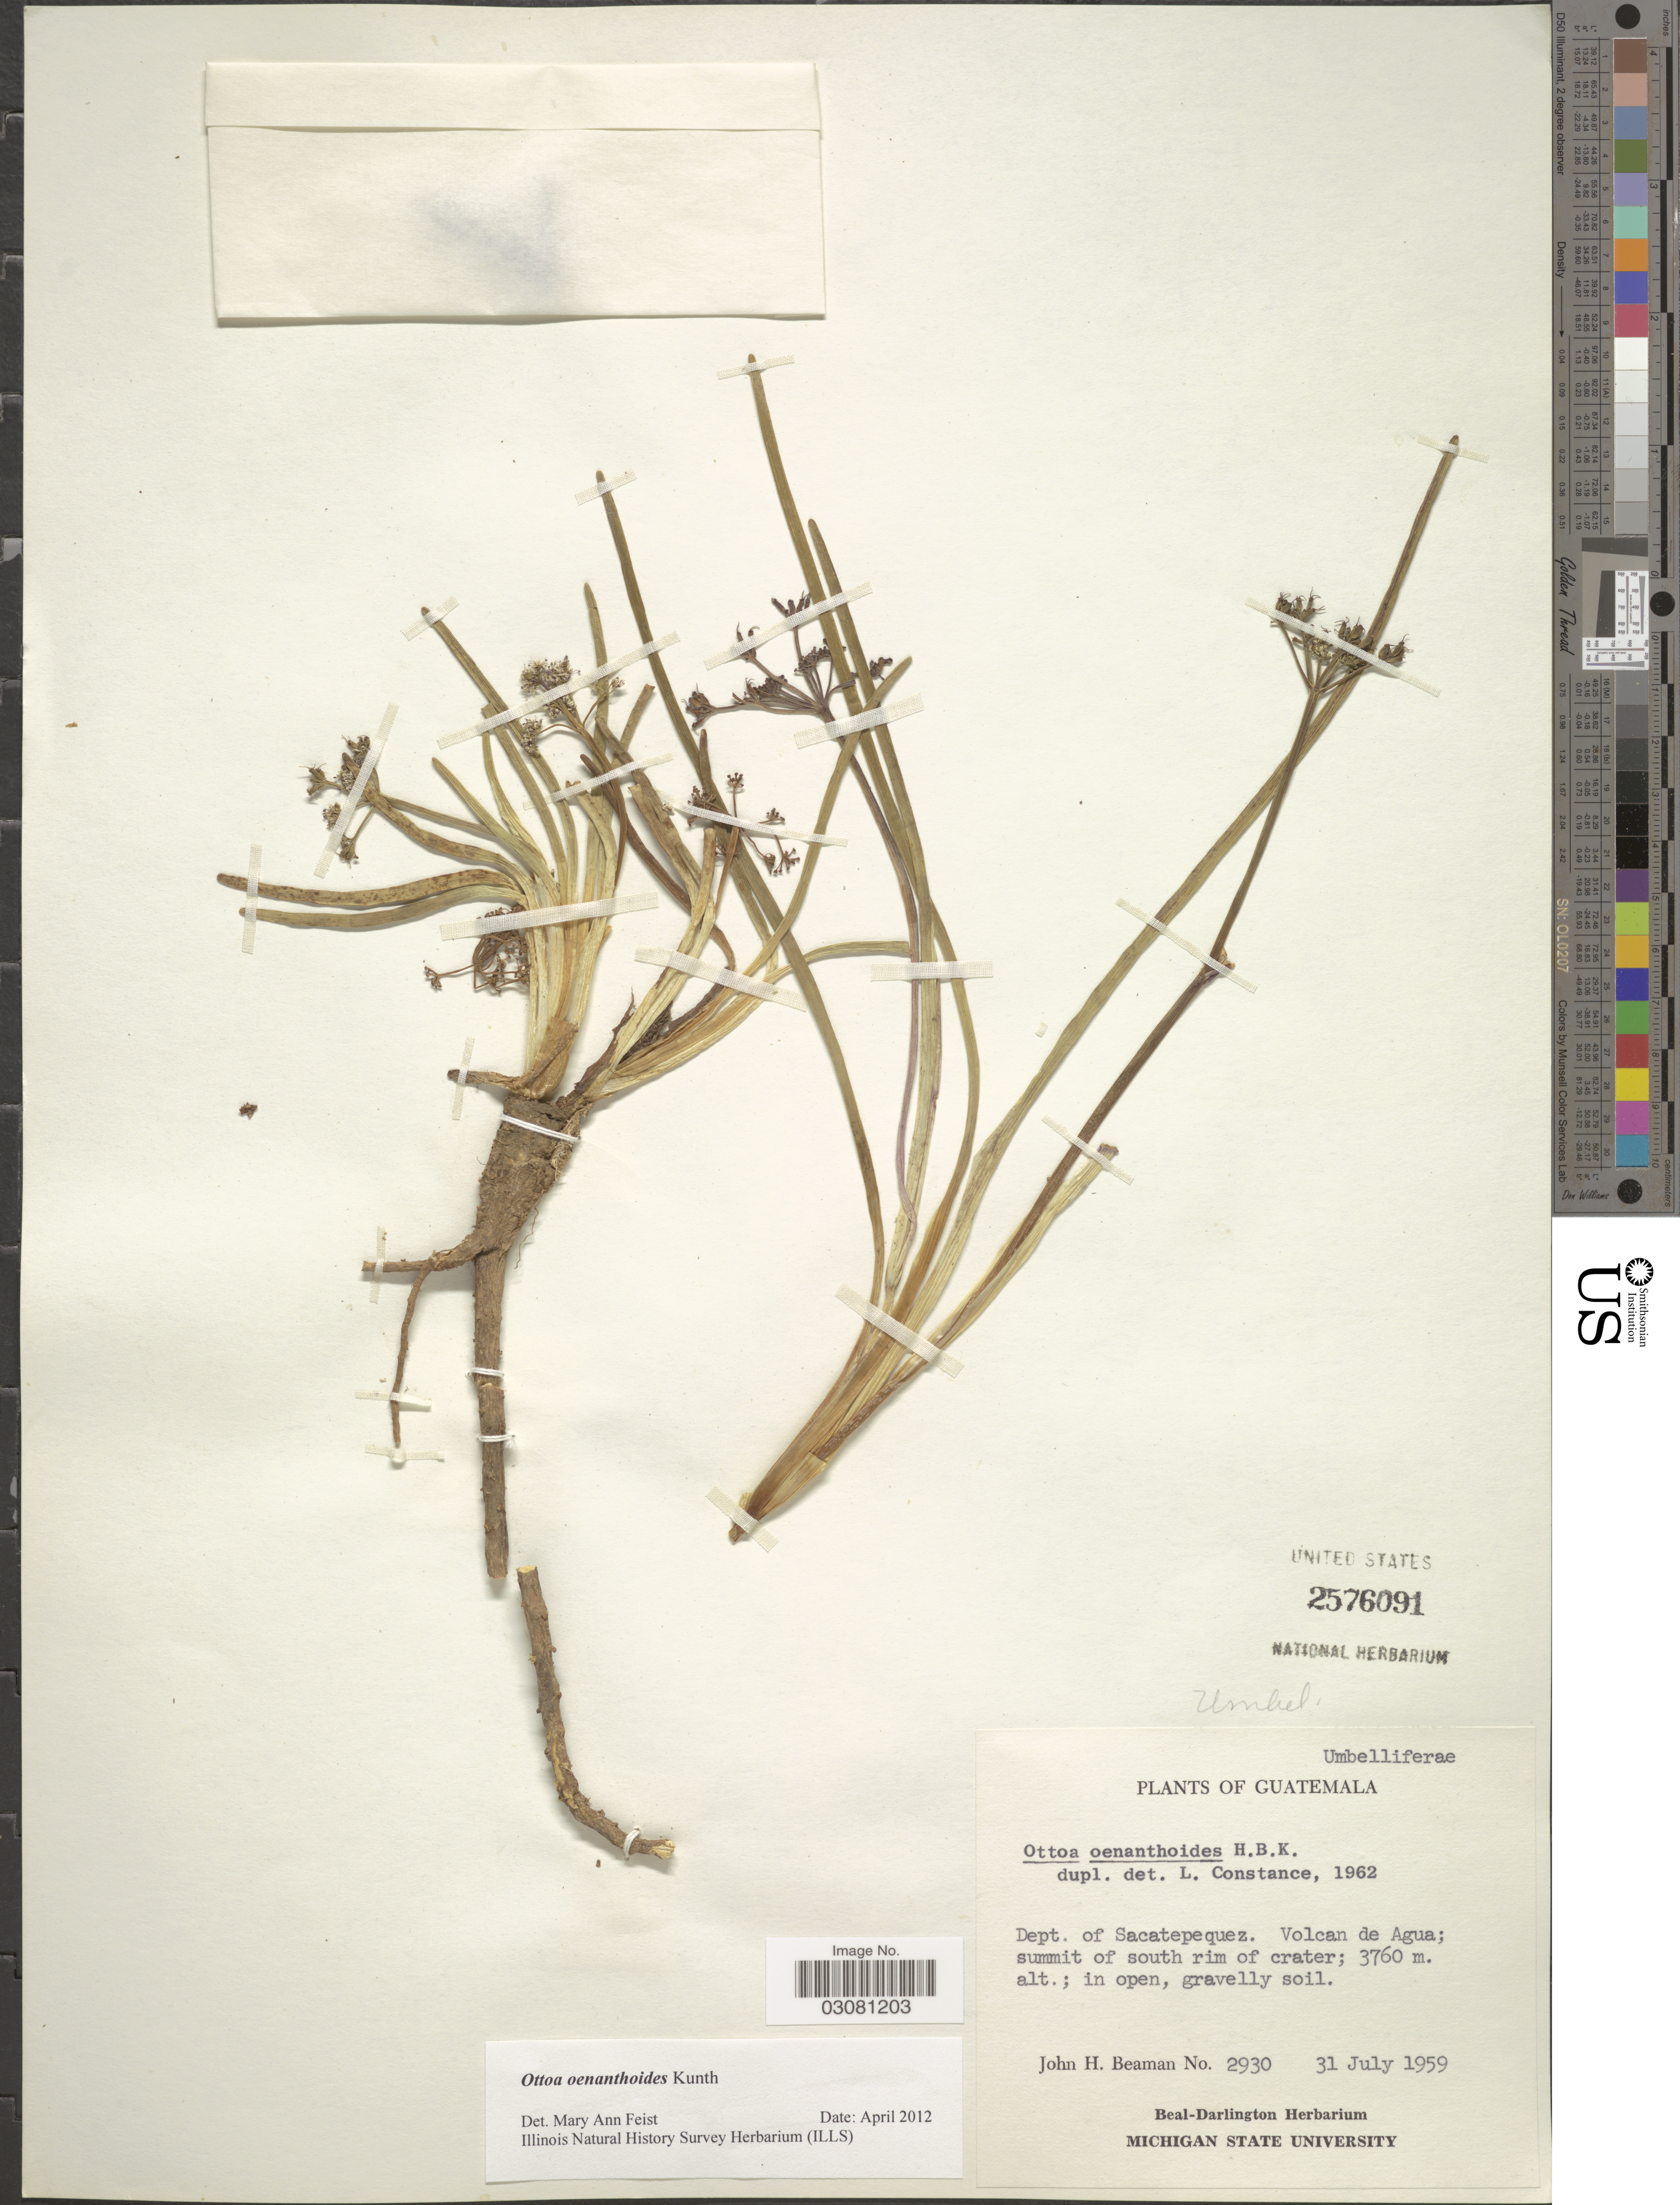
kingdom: Plantae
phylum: Tracheophyta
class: Magnoliopsida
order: Apiales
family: Apiaceae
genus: Ottoa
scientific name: Ottoa oenanthoides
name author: Kunth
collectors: J. H. Beaman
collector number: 2930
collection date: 1959-07-31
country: Guatemala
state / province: Sacatepéquez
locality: Dept. of Sacatepequez. Volcan de Agua; summit of south rim of crater.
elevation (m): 3760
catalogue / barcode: US 2576091